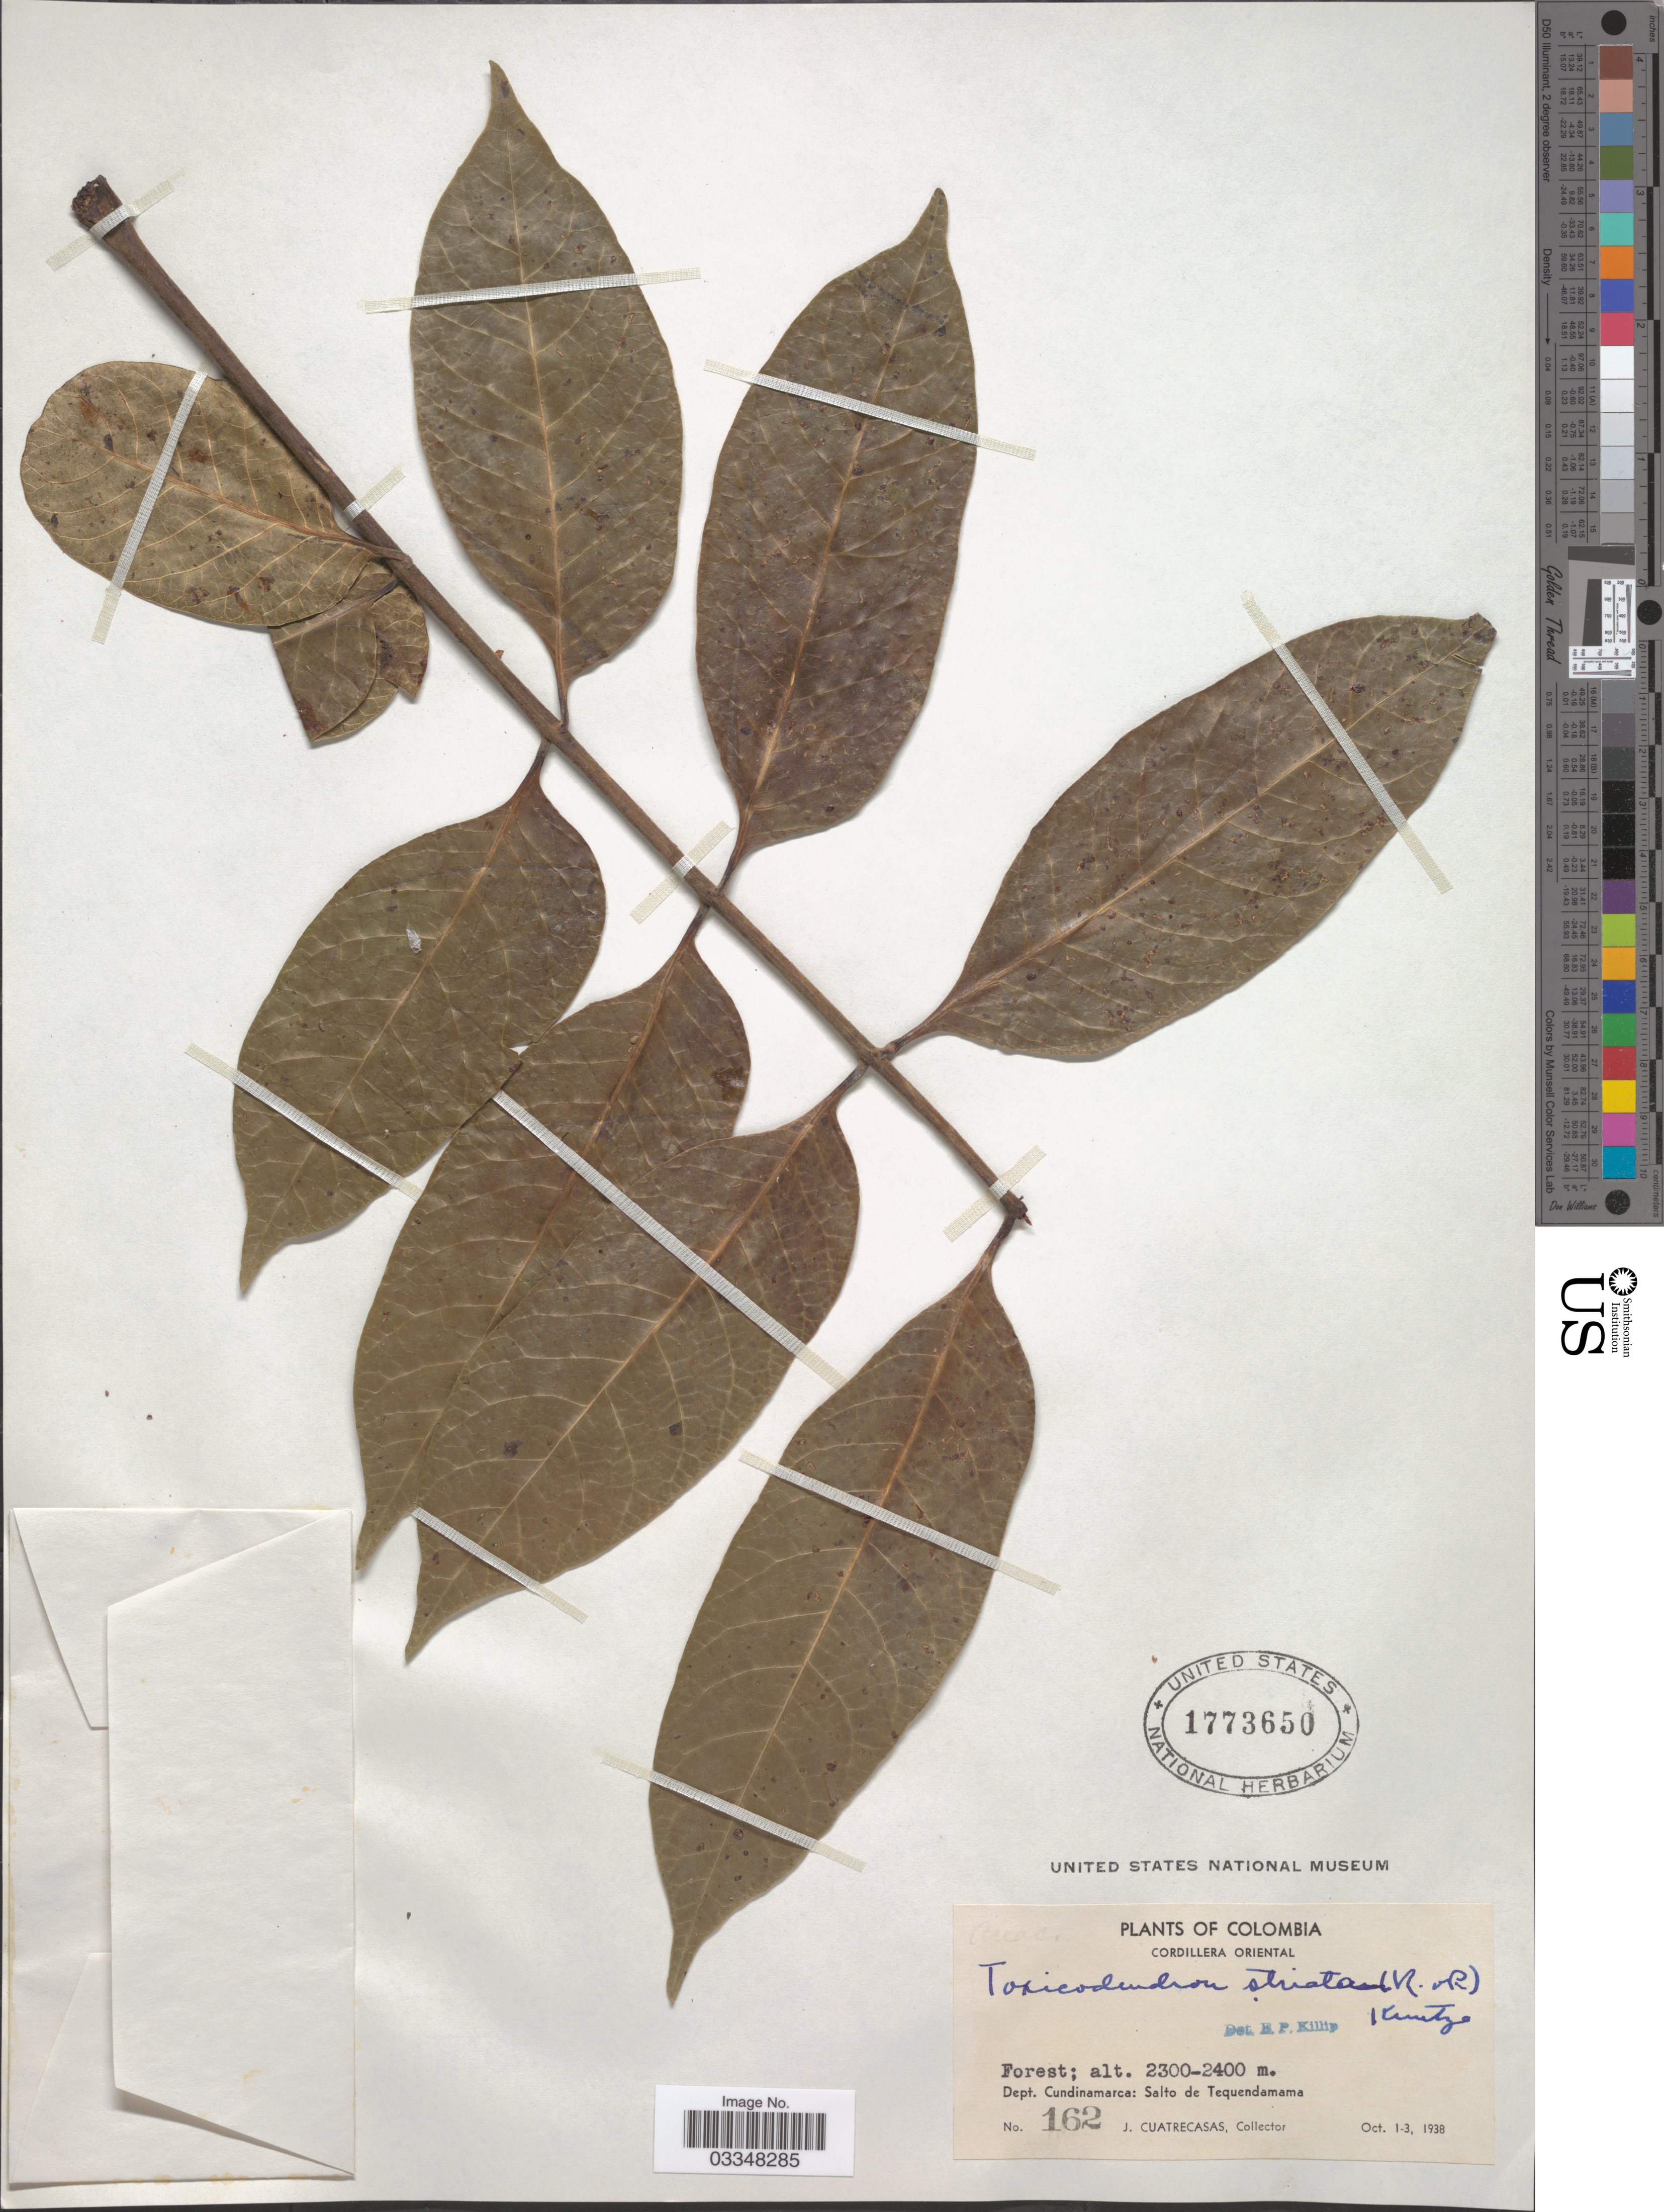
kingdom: Plantae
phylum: Tracheophyta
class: Magnoliopsida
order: Sapindales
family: Anacardiaceae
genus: Toxicodendron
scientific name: Toxicodendron striatum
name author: (Ruiz & Pav.) Kuntze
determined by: Mitchell, John D.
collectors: J. Cuatrecasas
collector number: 162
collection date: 1938-10-01/1938-10-03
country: Colombia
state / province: Cundinamarca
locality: Cordillera Oriental. Dept. Cundinamarca: Salto de Tequendamama.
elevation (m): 2300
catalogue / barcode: US 1773650